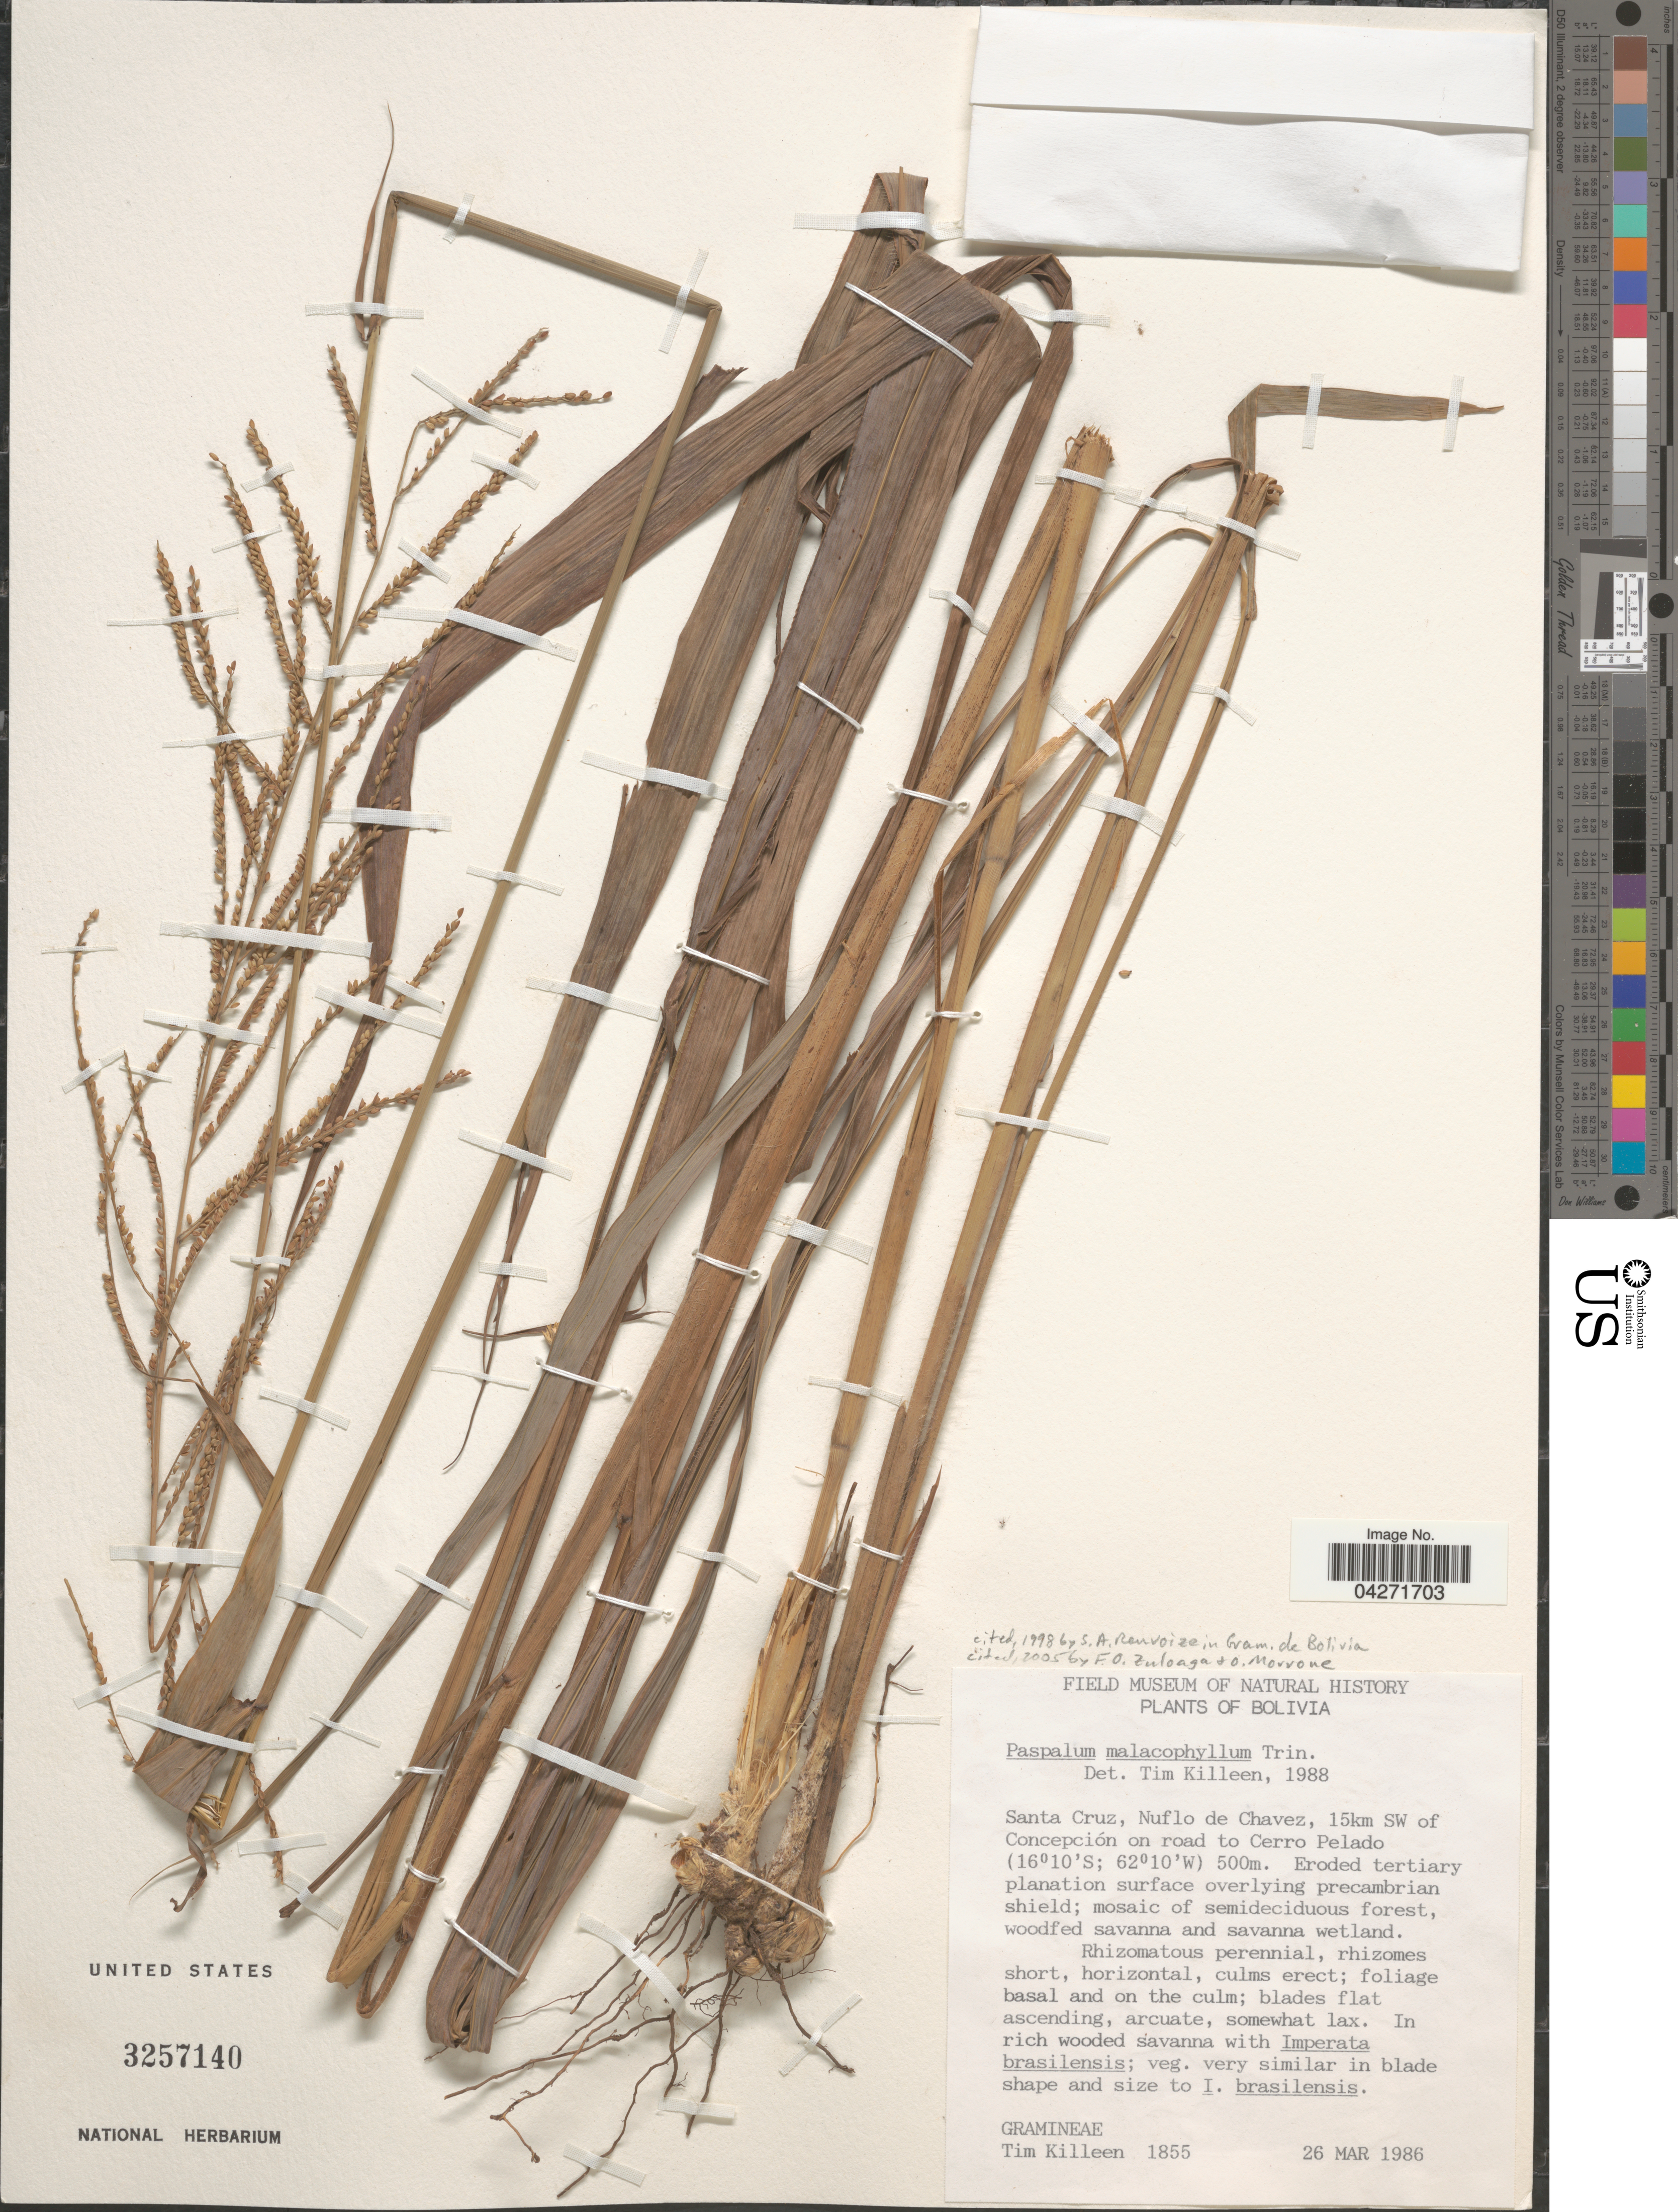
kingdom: Plantae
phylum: Tracheophyta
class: Liliopsida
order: Poales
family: Poaceae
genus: Paspalum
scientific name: Paspalum malacophyllum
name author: Trin.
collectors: T. J. Killeen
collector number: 1855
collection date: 1986-03-26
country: Bolivia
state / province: Santa Cruz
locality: Nuflo de Chavez, 15km SW of Concepción on road to Cerro Pelado.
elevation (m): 500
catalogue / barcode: US 3257140